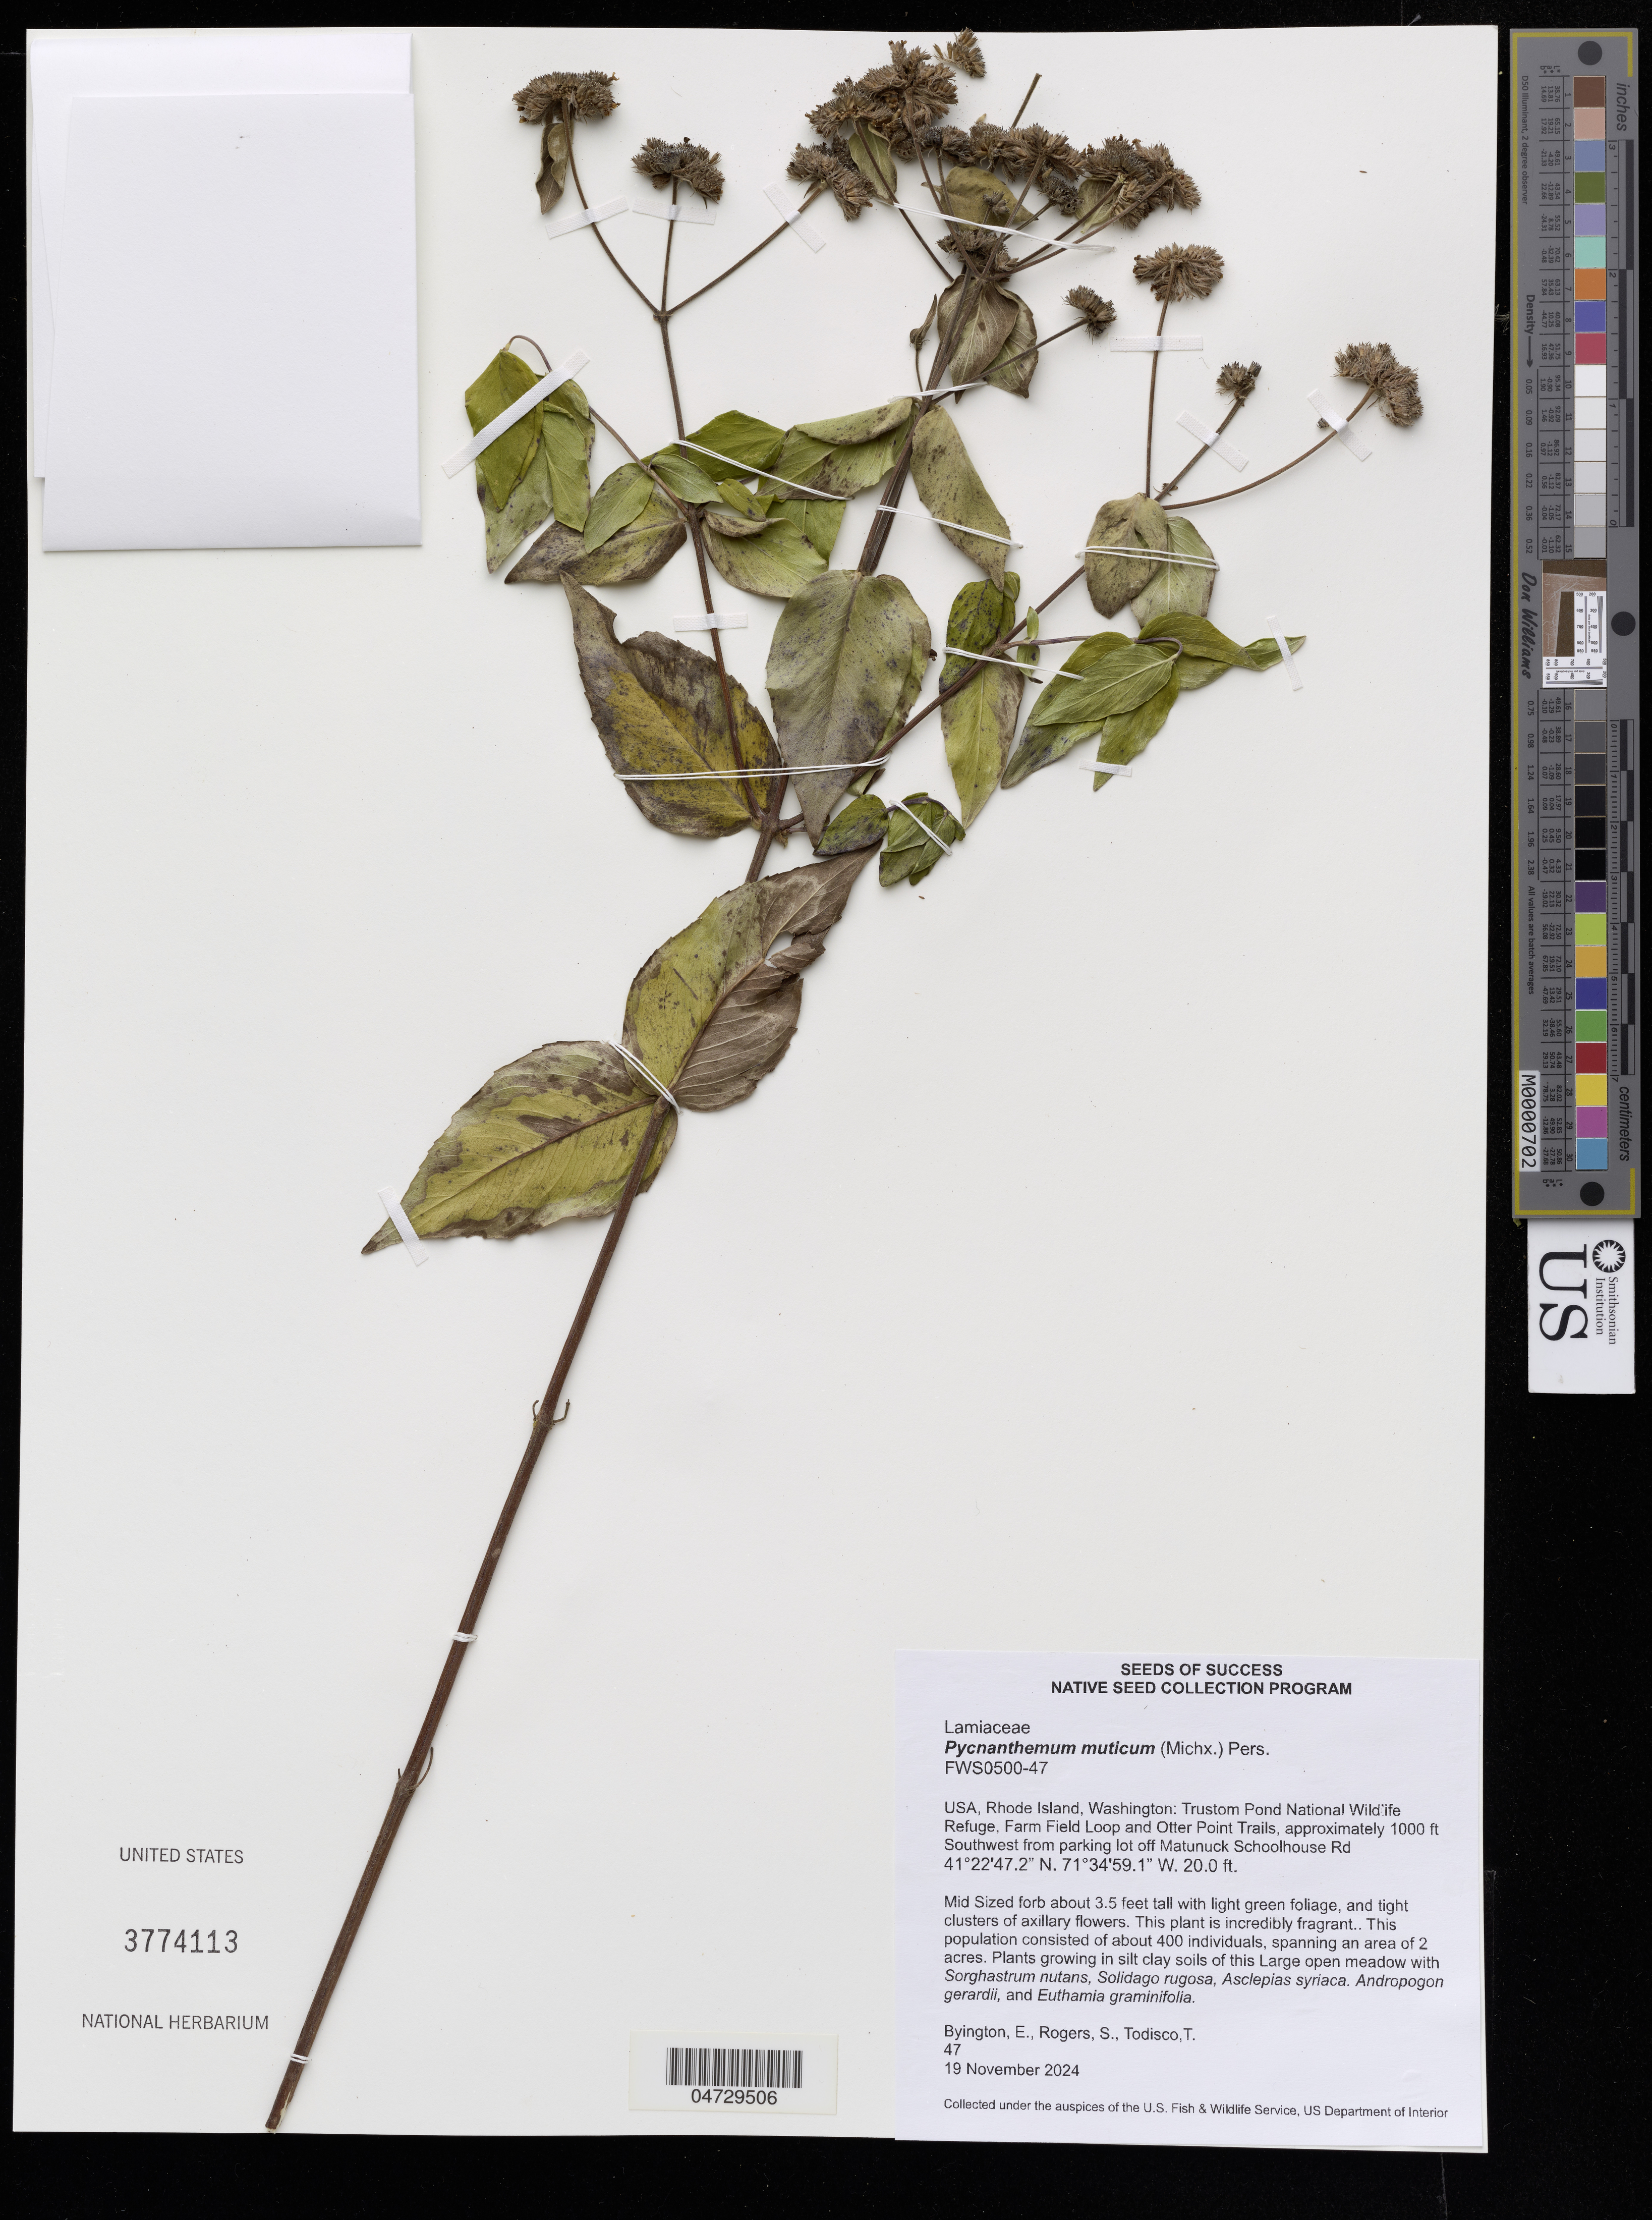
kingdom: Plantae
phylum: Tracheophyta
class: Magnoliopsida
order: Lamiales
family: Lamiaceae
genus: Pycnanthemum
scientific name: Pycnanthemum muticum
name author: (Michx.) Pers.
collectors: E. Byington, S. Rogers & T. Todisco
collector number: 47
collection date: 2024-11-19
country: United States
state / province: Washington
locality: USA, Rhode Island, Washington: Trustom Pond National Wildlife Refuge, Farm Field Loop and Otter Point Trails, Southwest from parking lot off Matunuck Schoolhouse Rd.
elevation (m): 6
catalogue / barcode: US 3774113